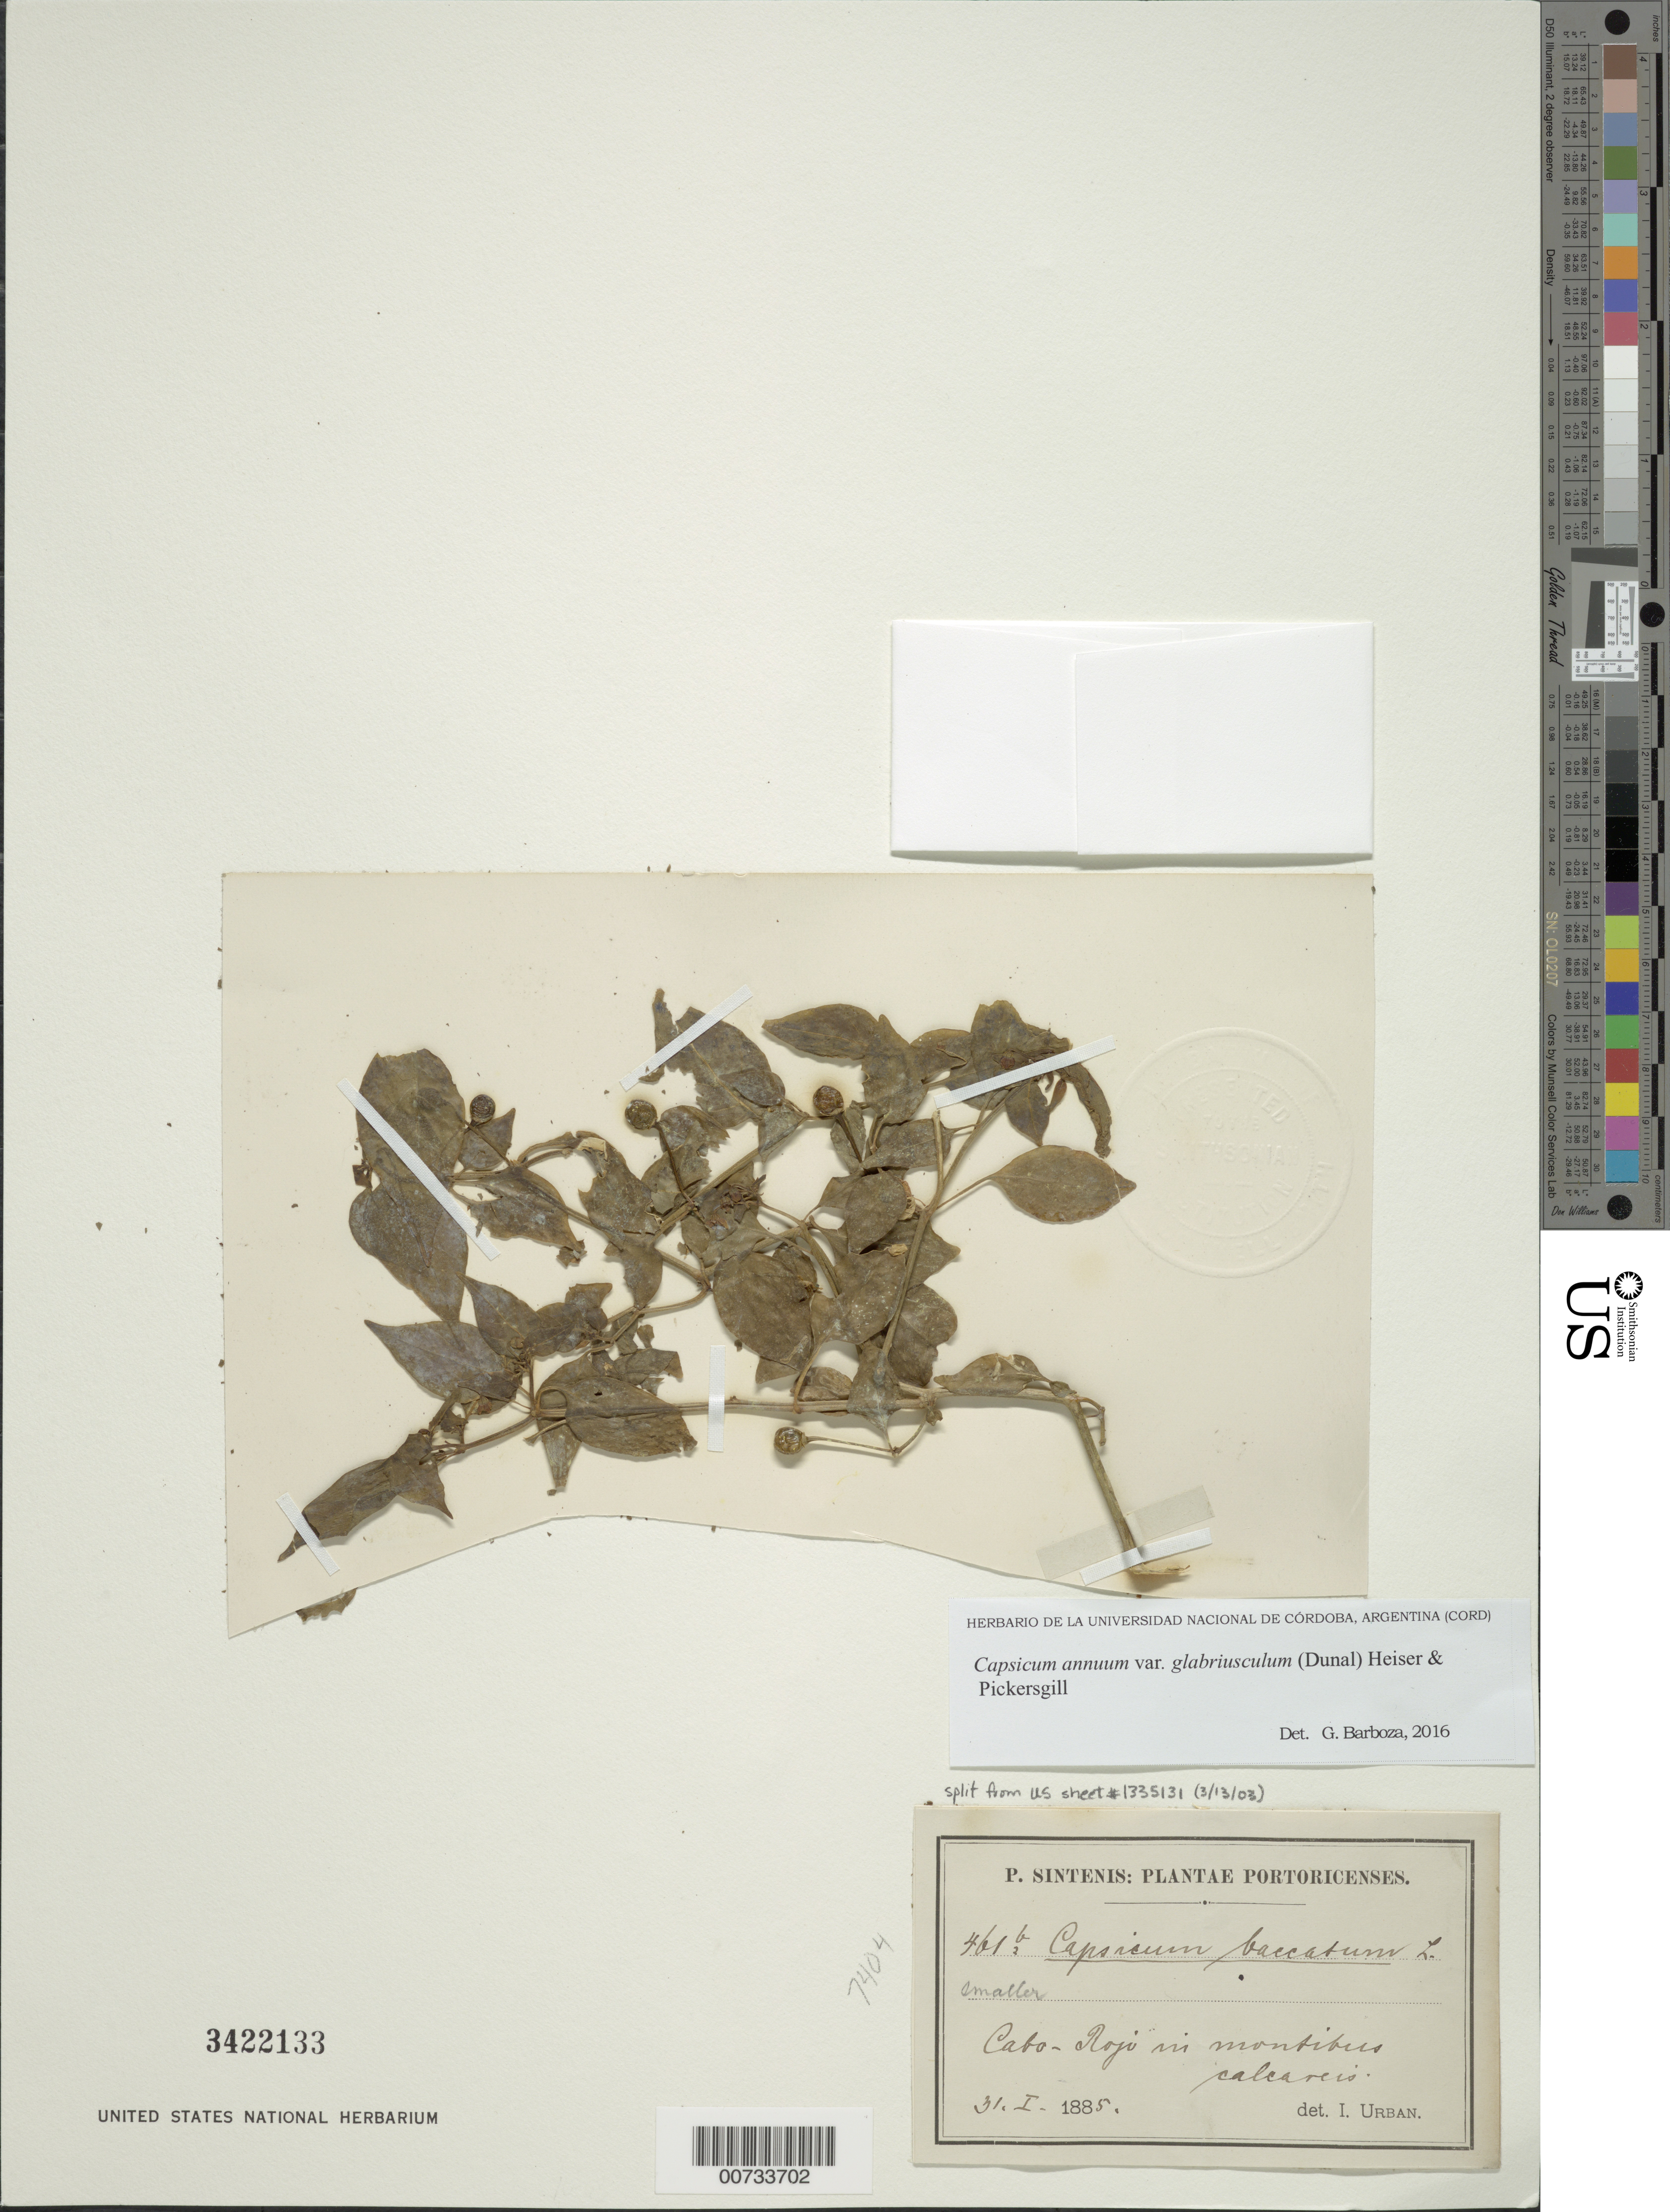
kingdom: Plantae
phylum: Tracheophyta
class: Magnoliopsida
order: Solanales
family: Solanaceae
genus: Capsicum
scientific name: Capsicum annuum var. glabriusculum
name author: (Dunal) Heiser & Pickersgill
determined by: Barboza, G. E., (CORD), Museo Botanico - Cordoba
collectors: P. Sintenis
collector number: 461b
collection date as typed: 31 Jan 1885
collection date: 1885-01-31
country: Puerto Rico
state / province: Cabo Rojo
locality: Cabo Rojo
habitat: In montibus calcareis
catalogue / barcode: US 3422133